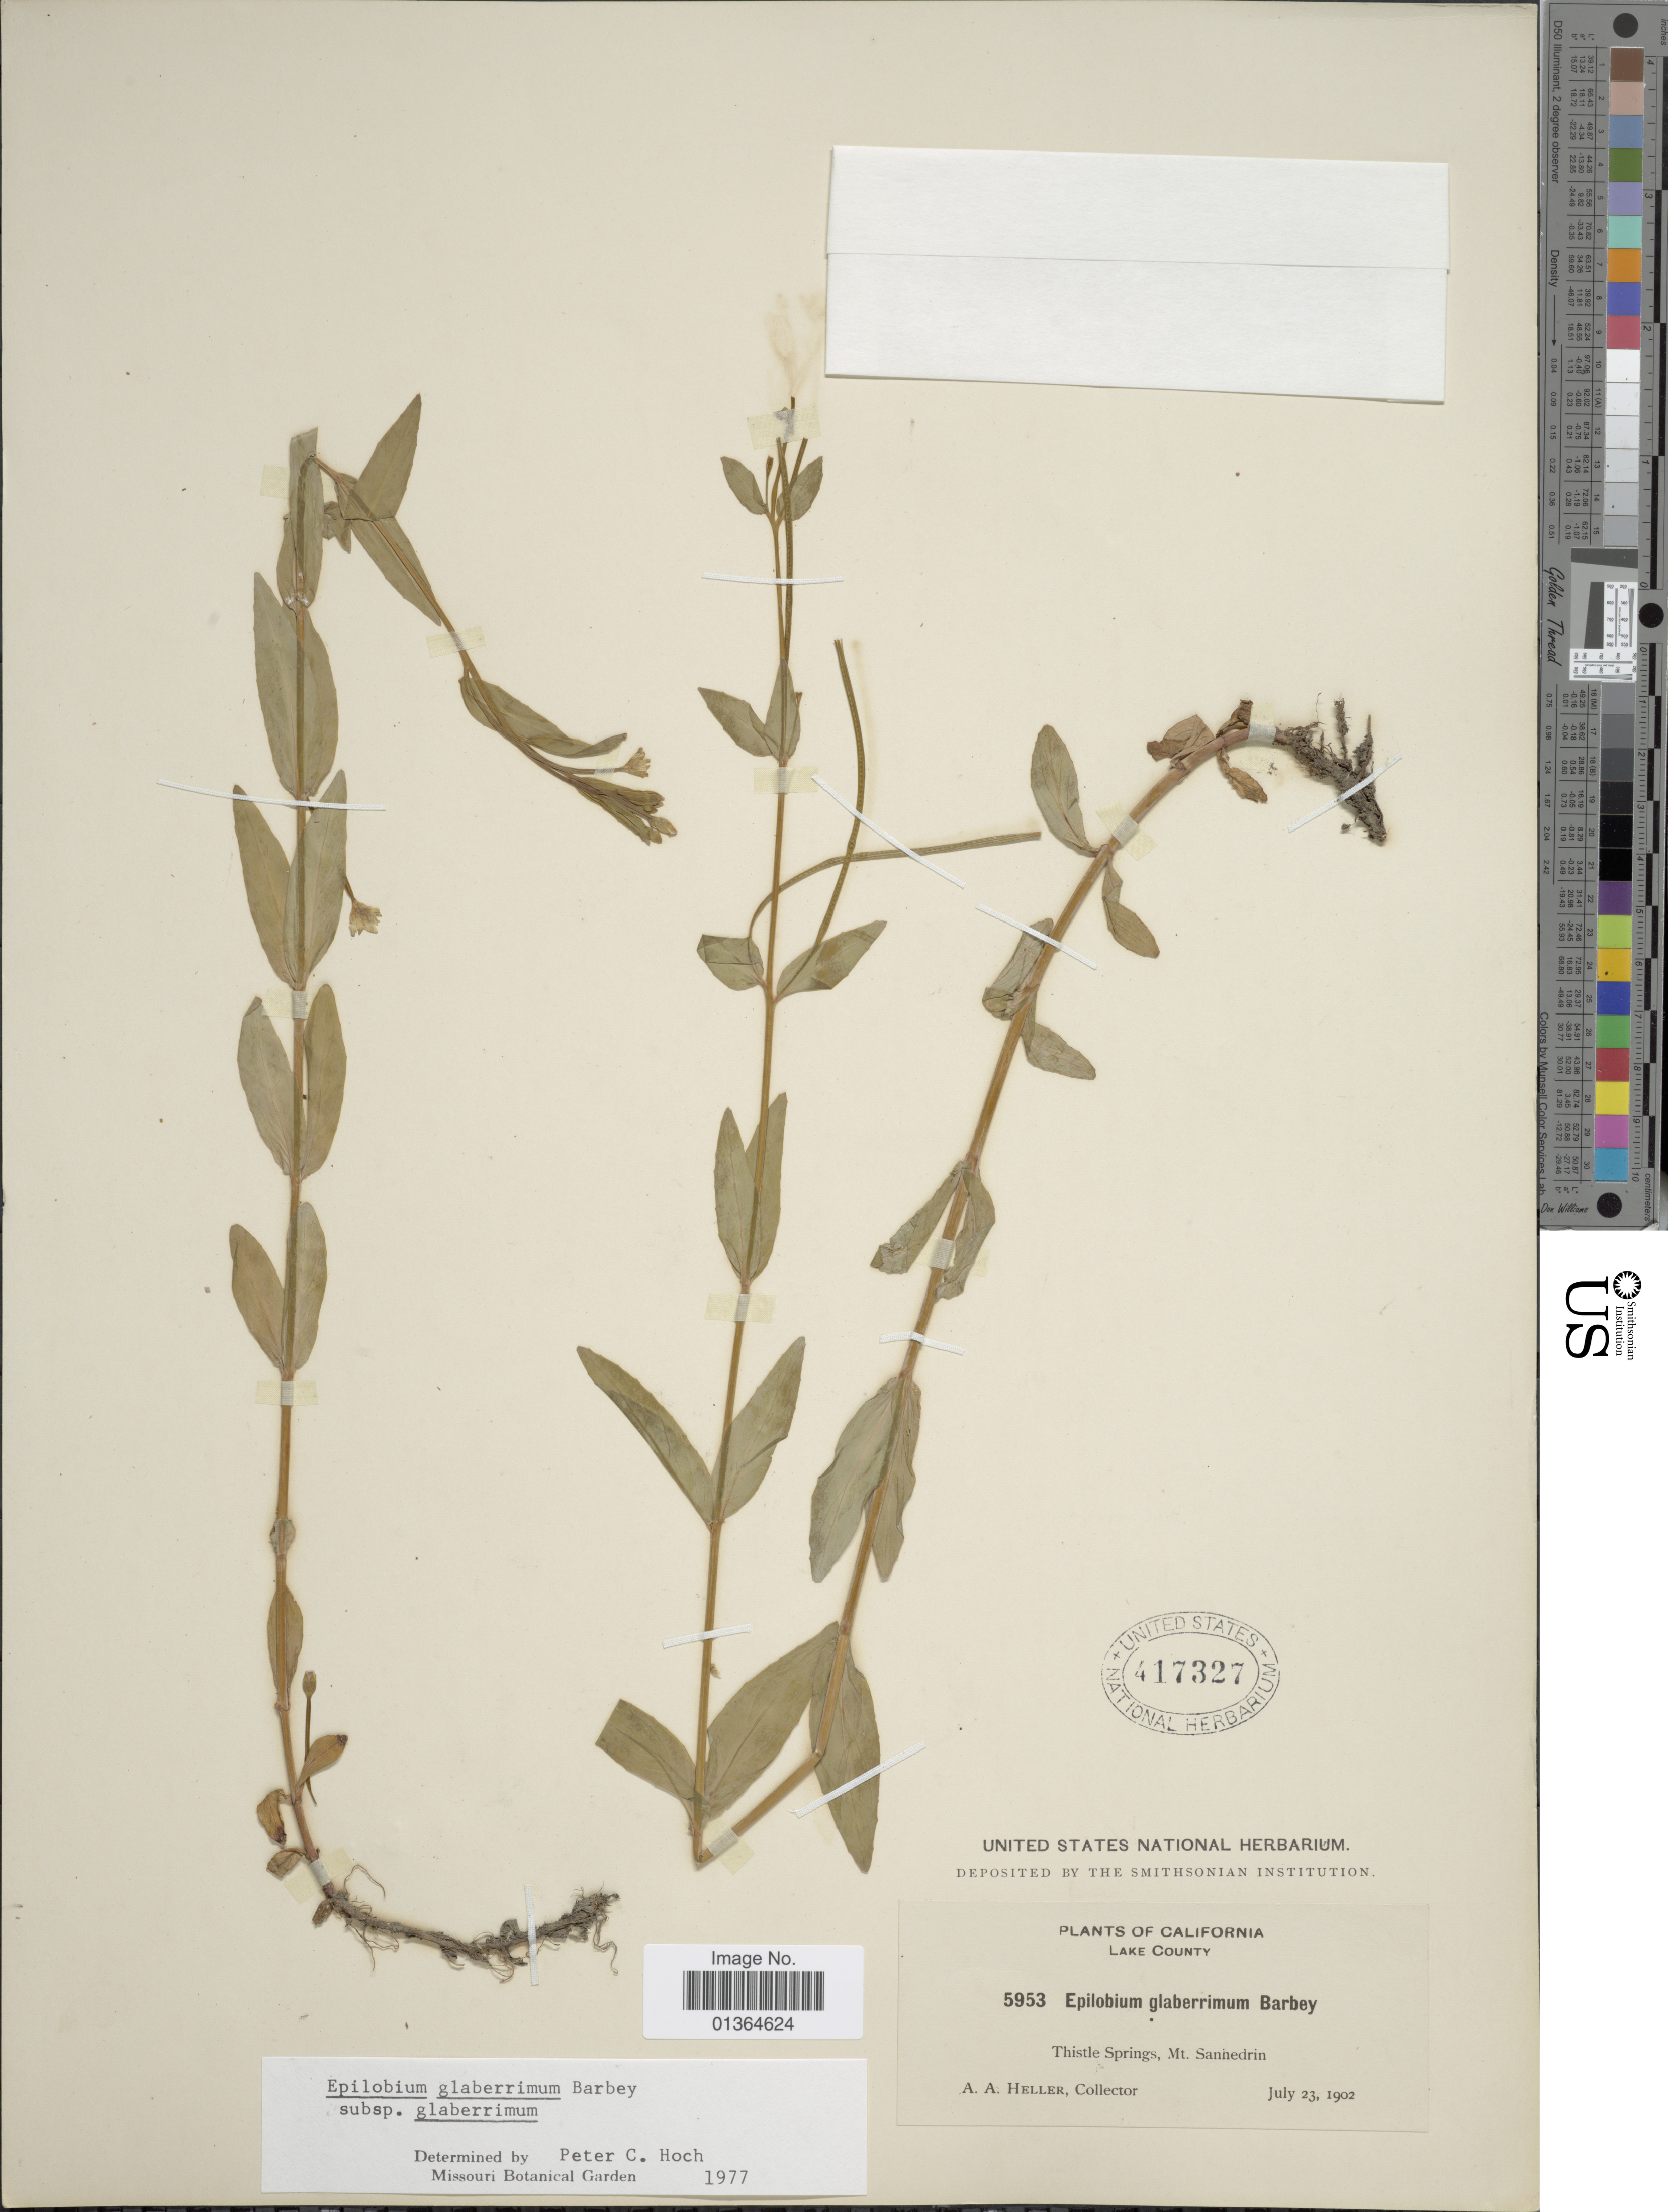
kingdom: Plantae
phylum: Tracheophyta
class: Magnoliopsida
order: Myrtales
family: Onagraceae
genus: Epilobium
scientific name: Epilobium glaberrimum subsp. glaberrimum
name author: Barbey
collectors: A. A. Heller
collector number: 5953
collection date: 1902-07-23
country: United States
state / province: California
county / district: Lake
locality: Lake County. Thistle Springs, Mt. Sanhedrin.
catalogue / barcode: US 417327